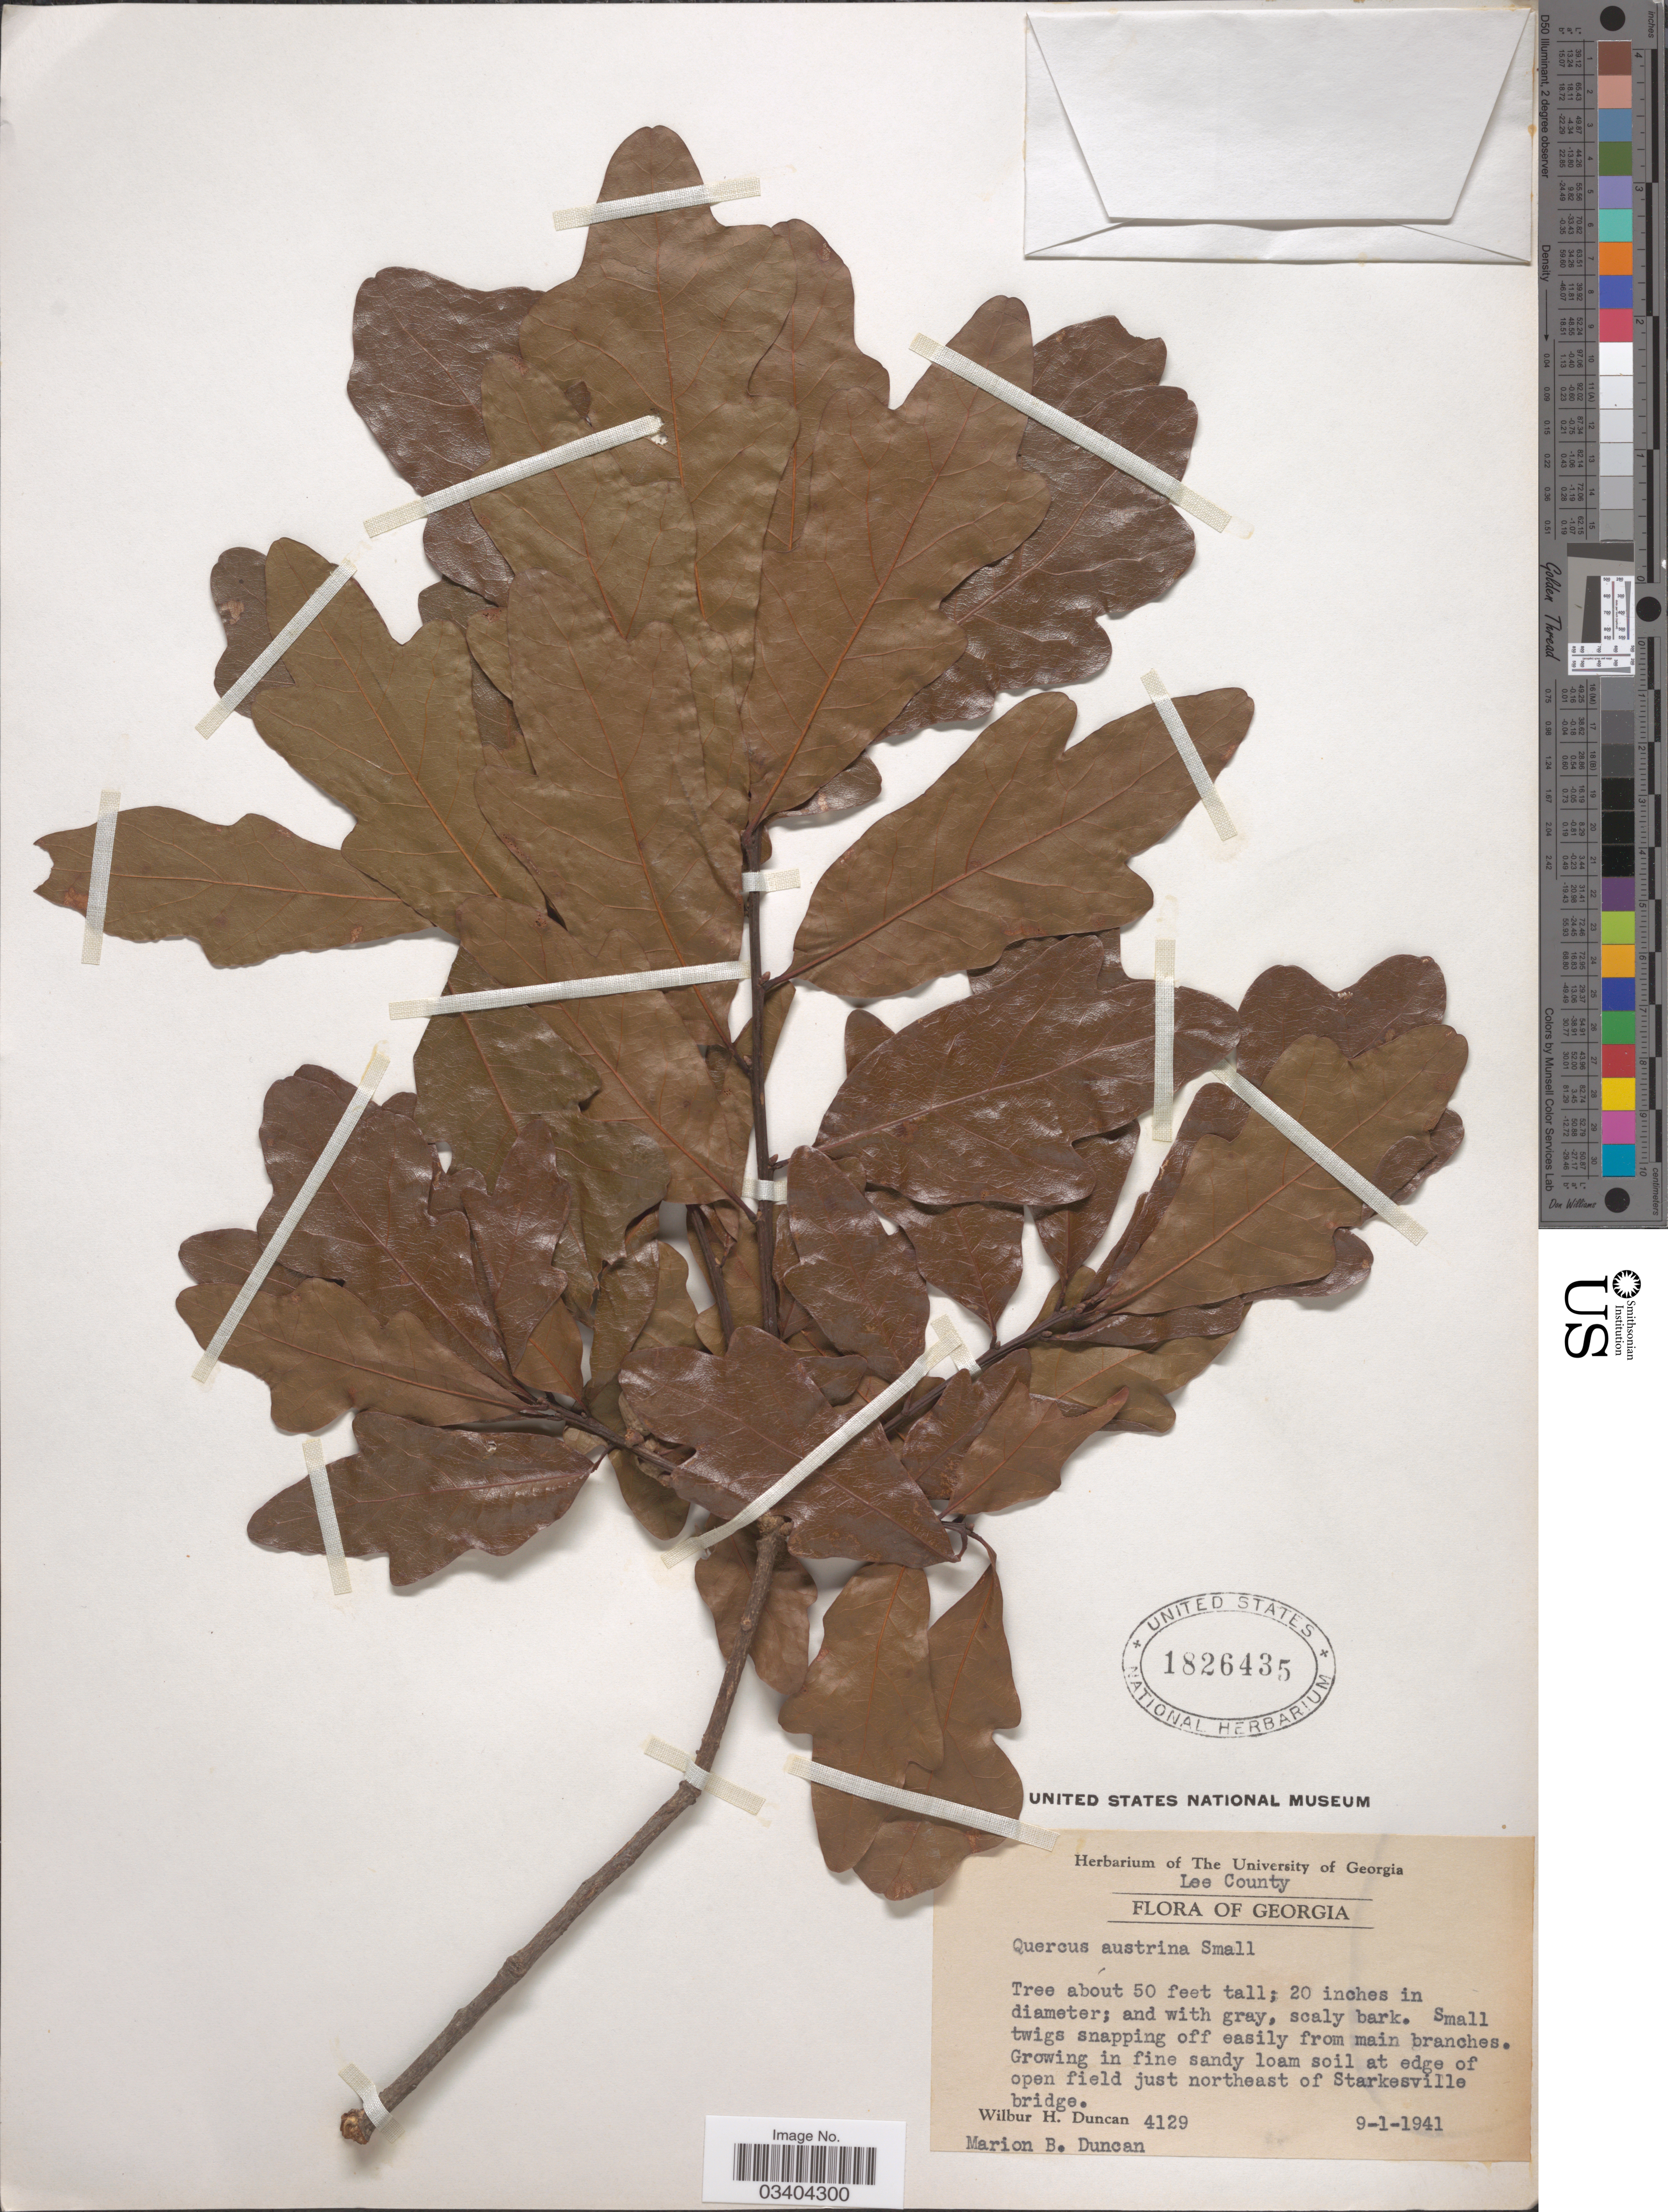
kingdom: Plantae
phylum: Tracheophyta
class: Magnoliopsida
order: Fagales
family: Fagaceae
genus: Quercus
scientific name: Quercus durandii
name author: Buckley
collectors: W. H. Duncan & M. Duncan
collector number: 4129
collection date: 1941-09-01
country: United States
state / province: Georgia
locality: Lee County. Growing in fine sandy loam soil at edge of open field just northeast of Starkesville bridge.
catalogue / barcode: US 1826435